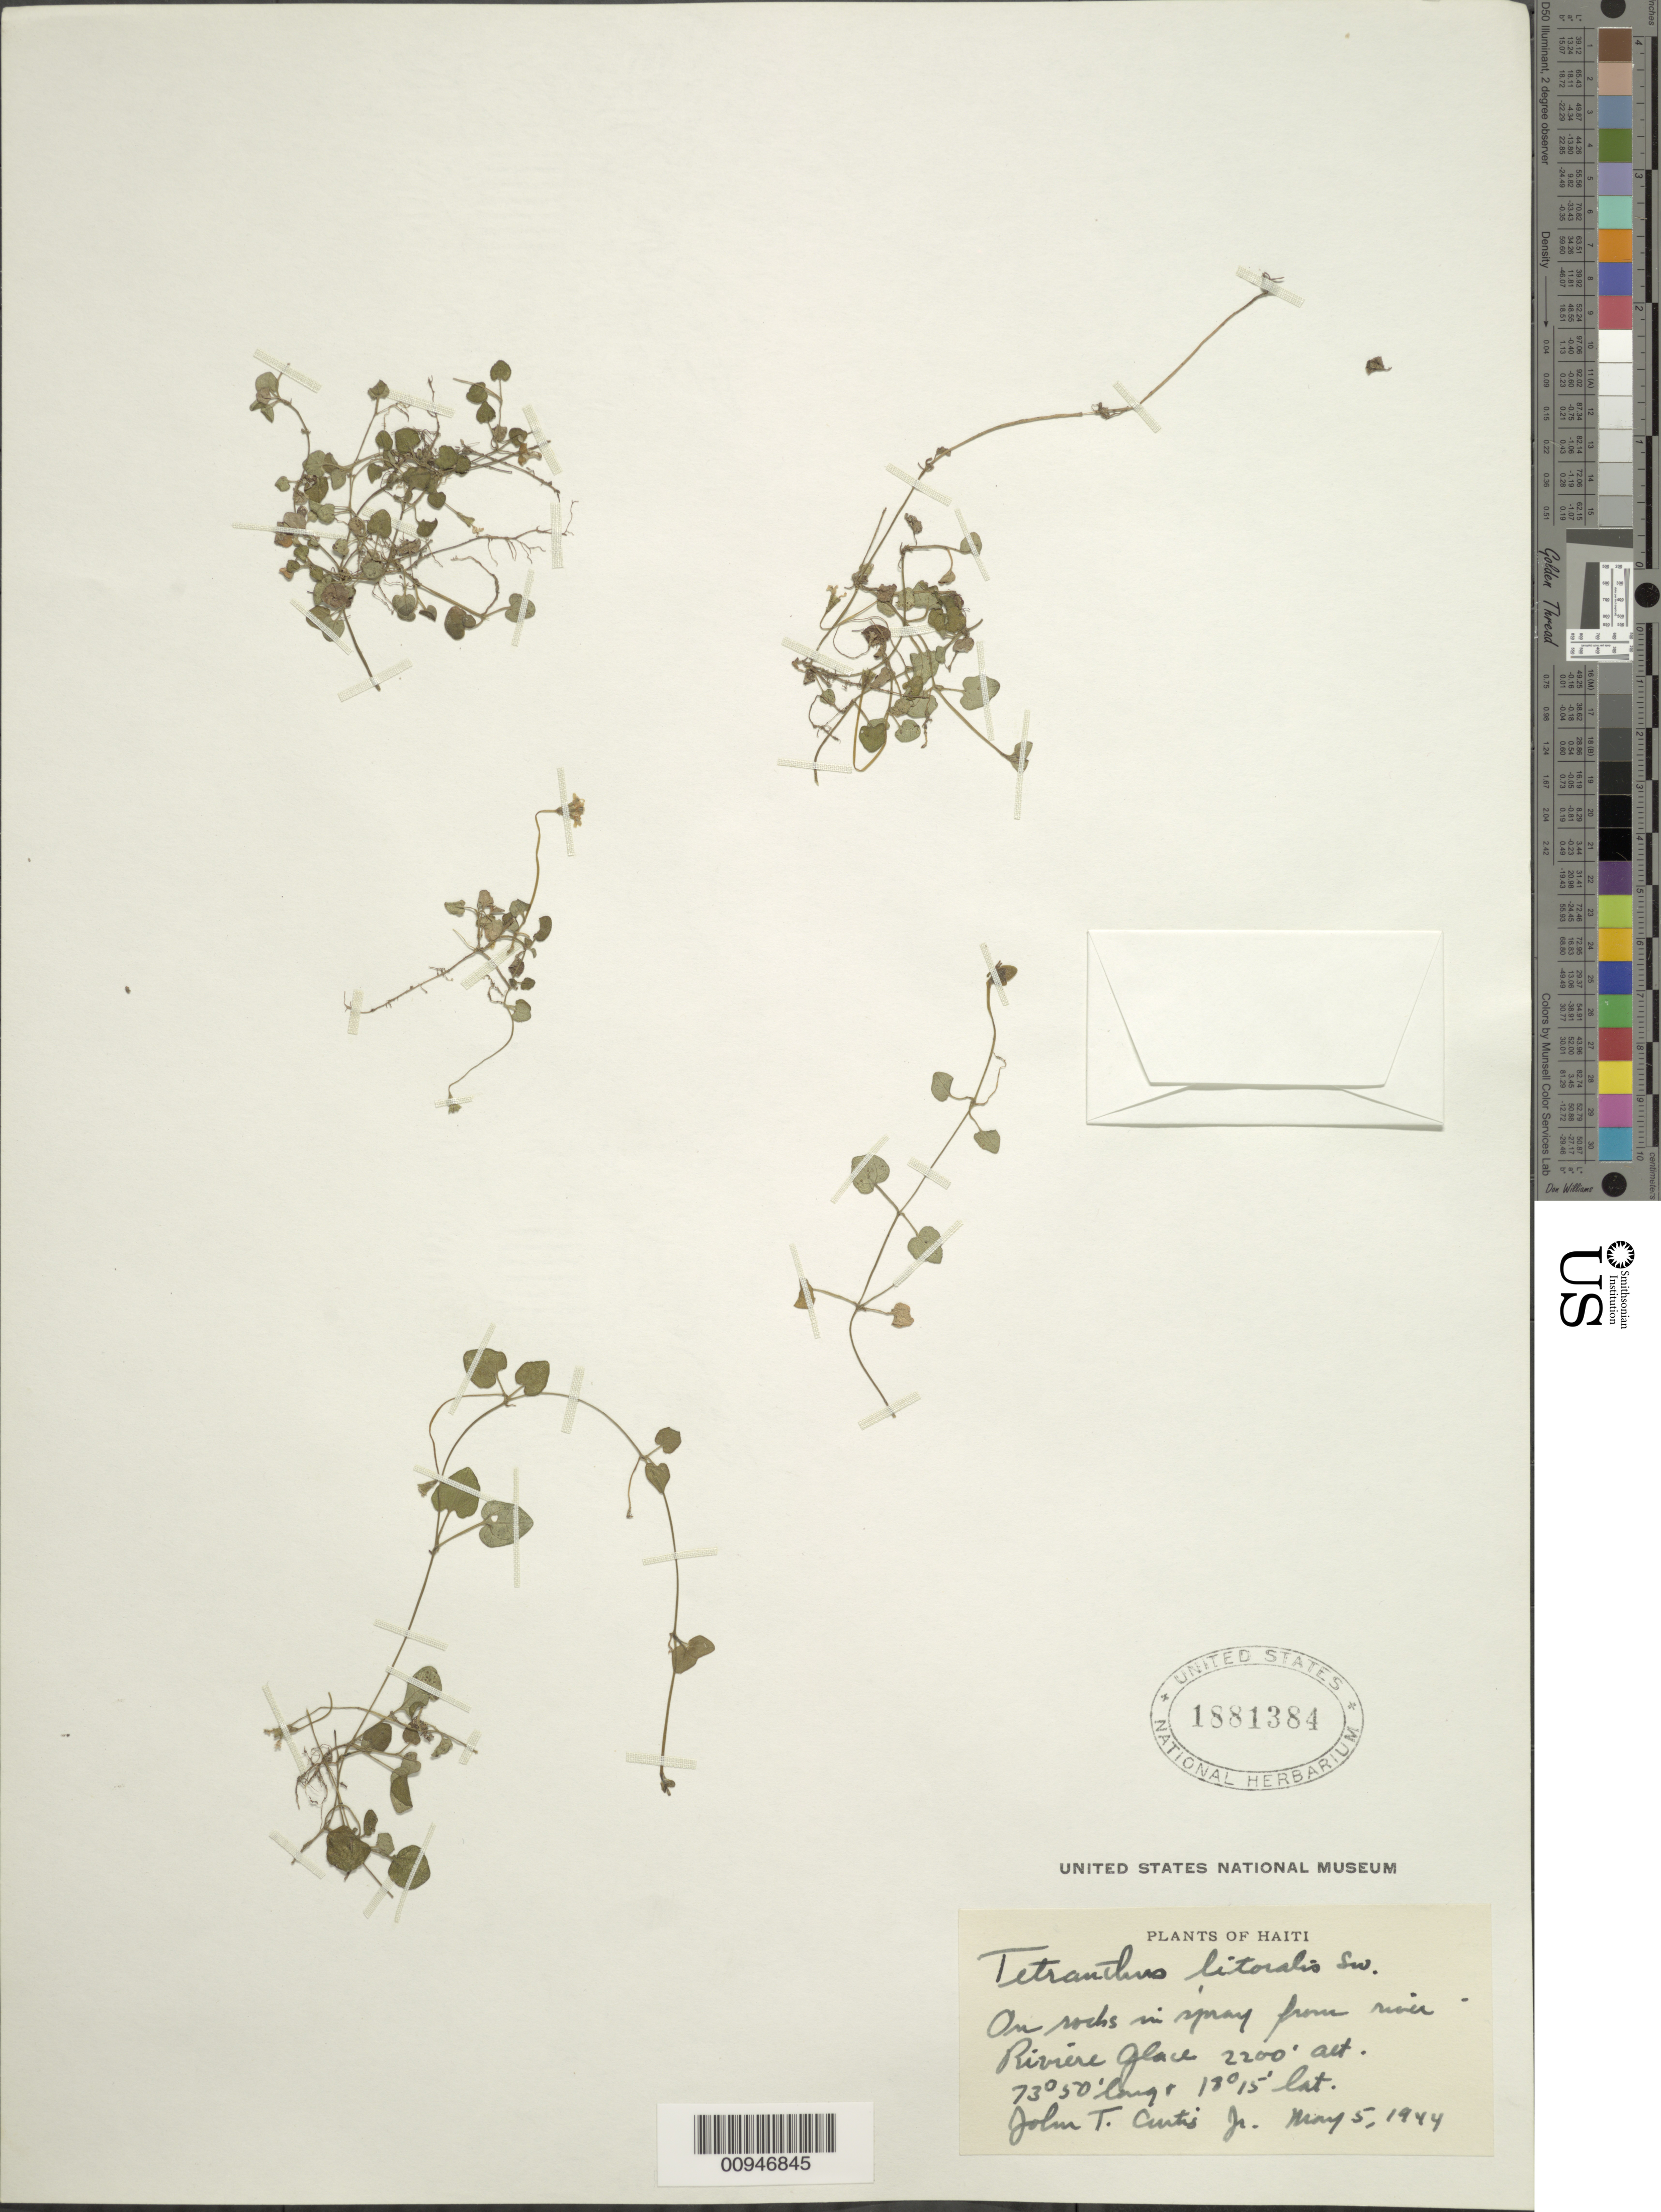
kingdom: Plantae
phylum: Tracheophyta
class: Magnoliopsida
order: Asterales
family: Asteraceae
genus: Tetranthus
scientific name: Tetranthus littoralis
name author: Sw.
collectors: J. Curtis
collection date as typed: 05 May 1944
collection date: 1944-05-05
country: Haiti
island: Hispaniola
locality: Riviere Glace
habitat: On dry rocks in spray from river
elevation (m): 2200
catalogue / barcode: US 1881384